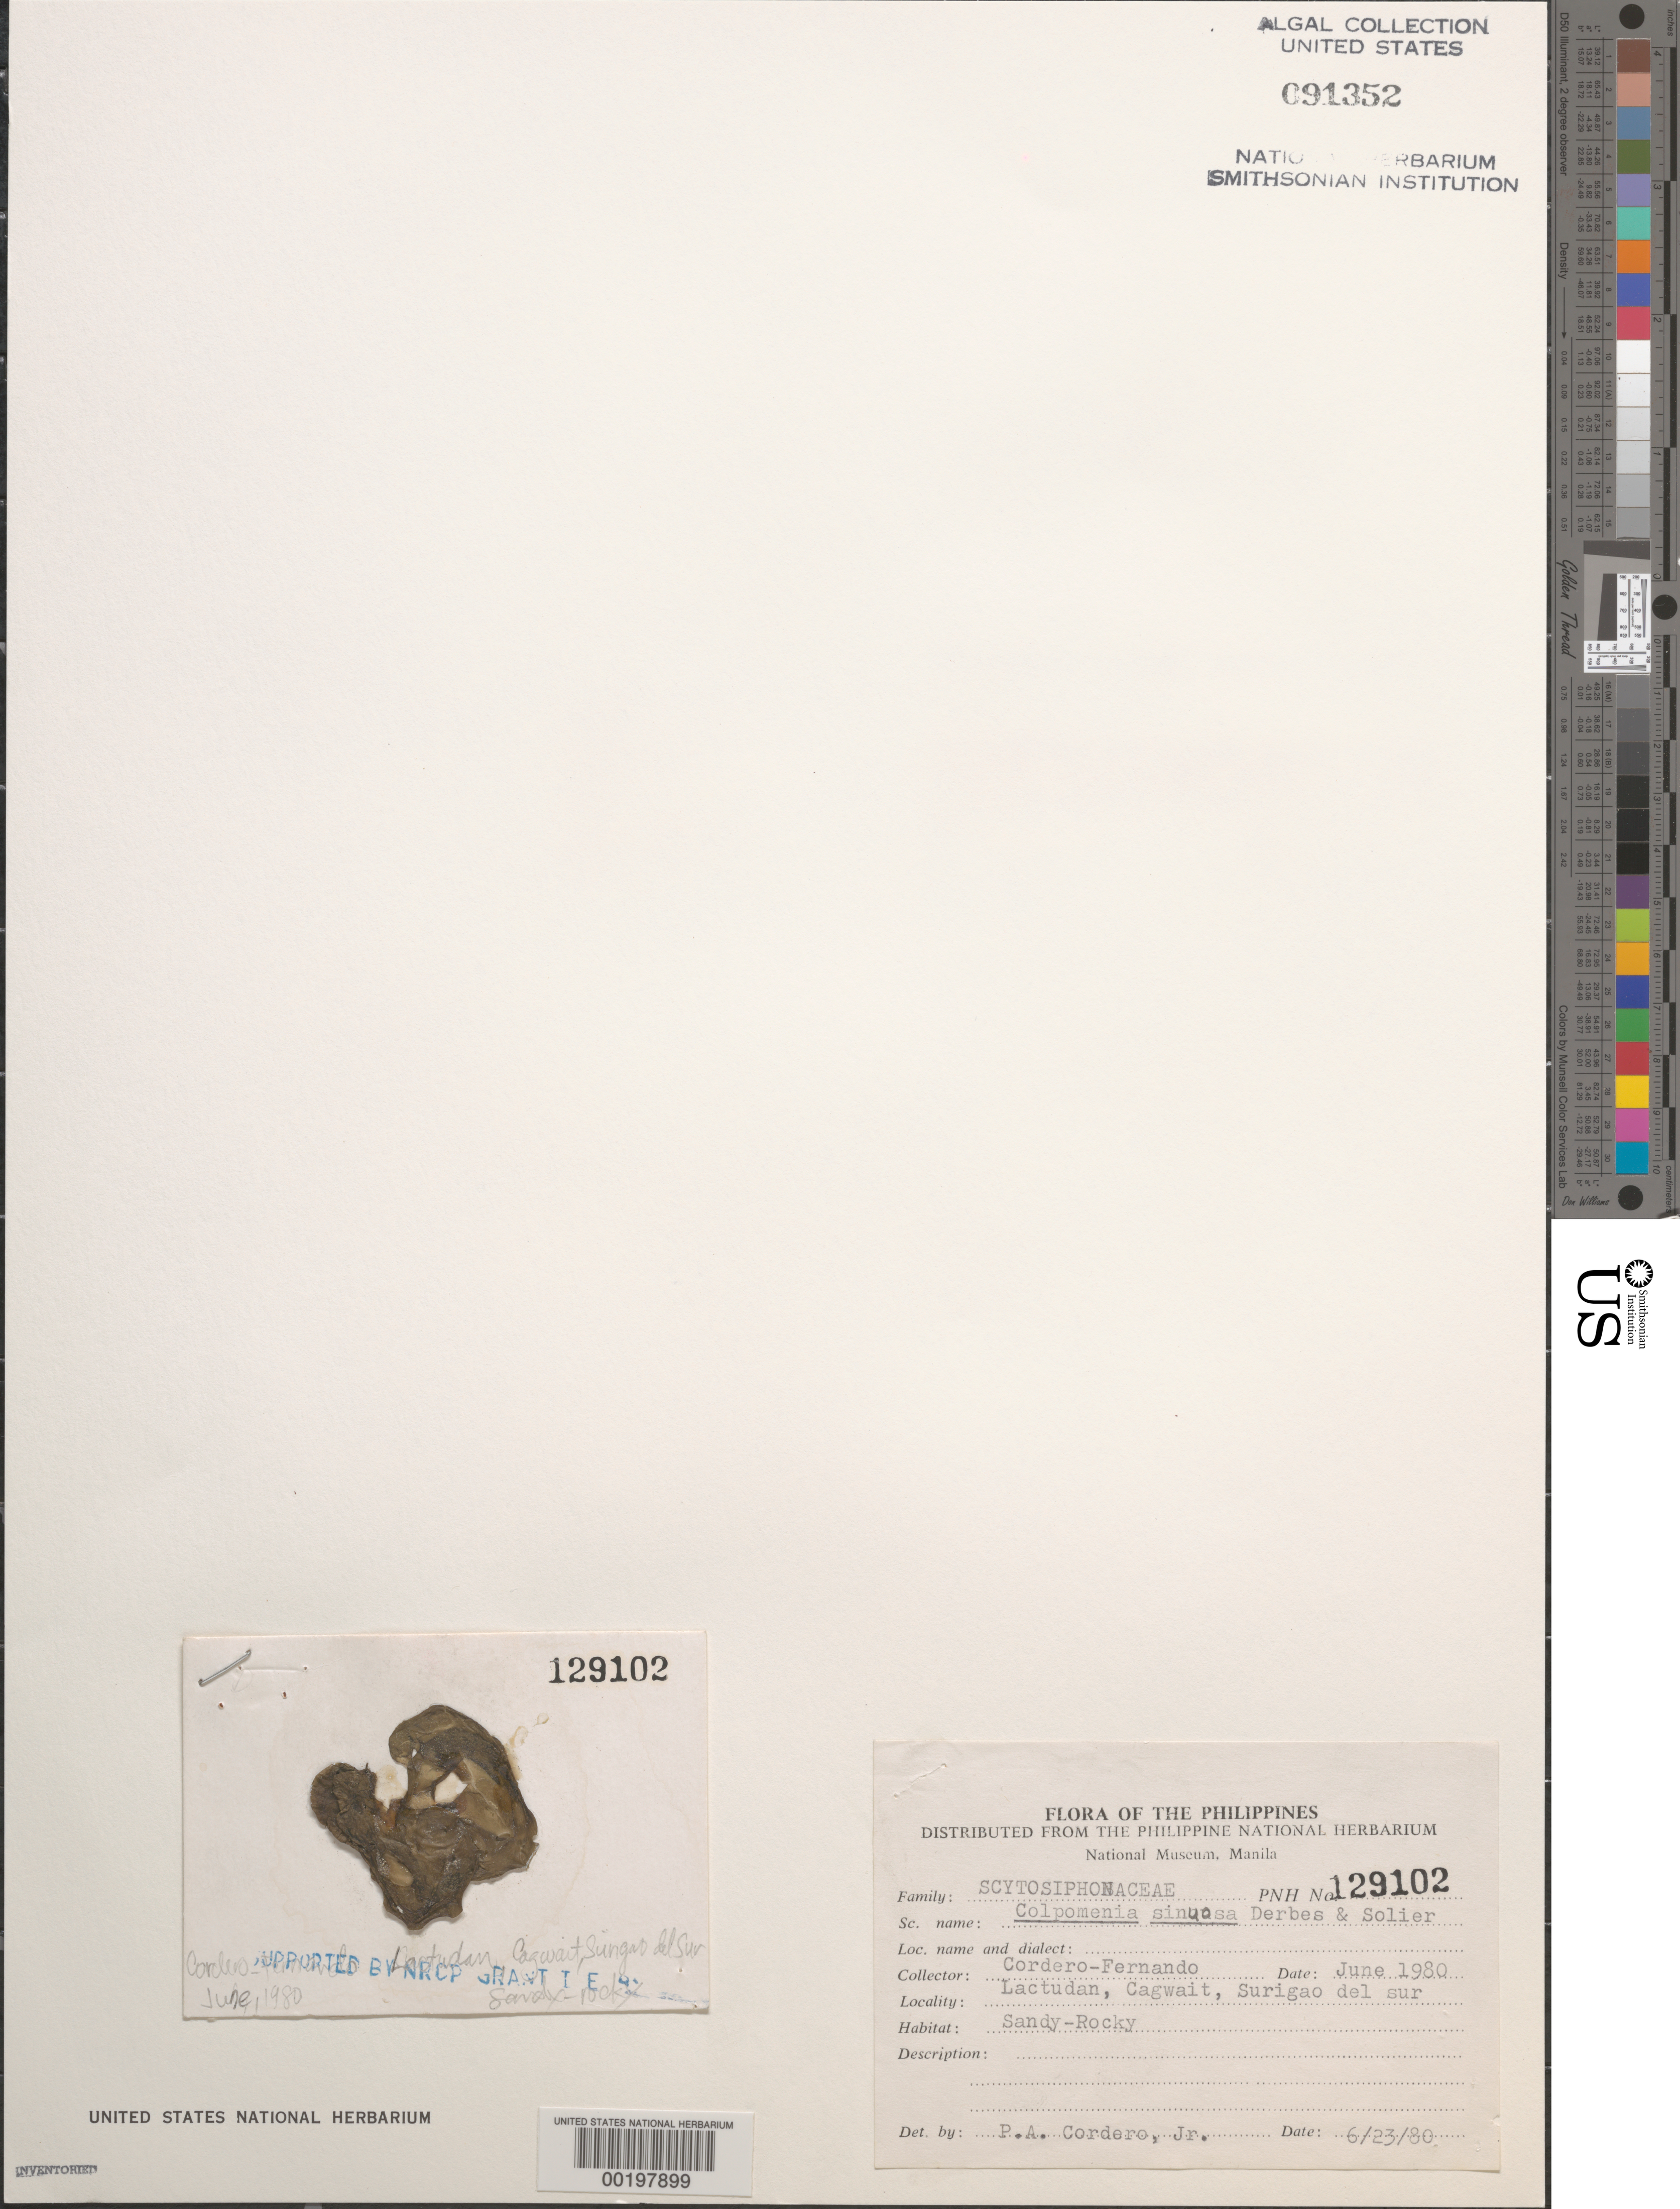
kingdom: Chromista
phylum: Ochrophyta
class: Phaeophyceae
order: Scytosiphonales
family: Scytosiphonaceae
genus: Colpomenia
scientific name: Colpomenia sinuosa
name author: (K. Mert. ex Roth) Derbes & Solier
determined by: Cordero, P. A., Jr.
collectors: P. A. Cordero & O. Fernando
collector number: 129102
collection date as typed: Jun 1980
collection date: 1980-06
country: Philippines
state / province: Caraga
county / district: Surigao del Sur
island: Mindanao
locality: Lactudan, Cagwait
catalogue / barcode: US 91352